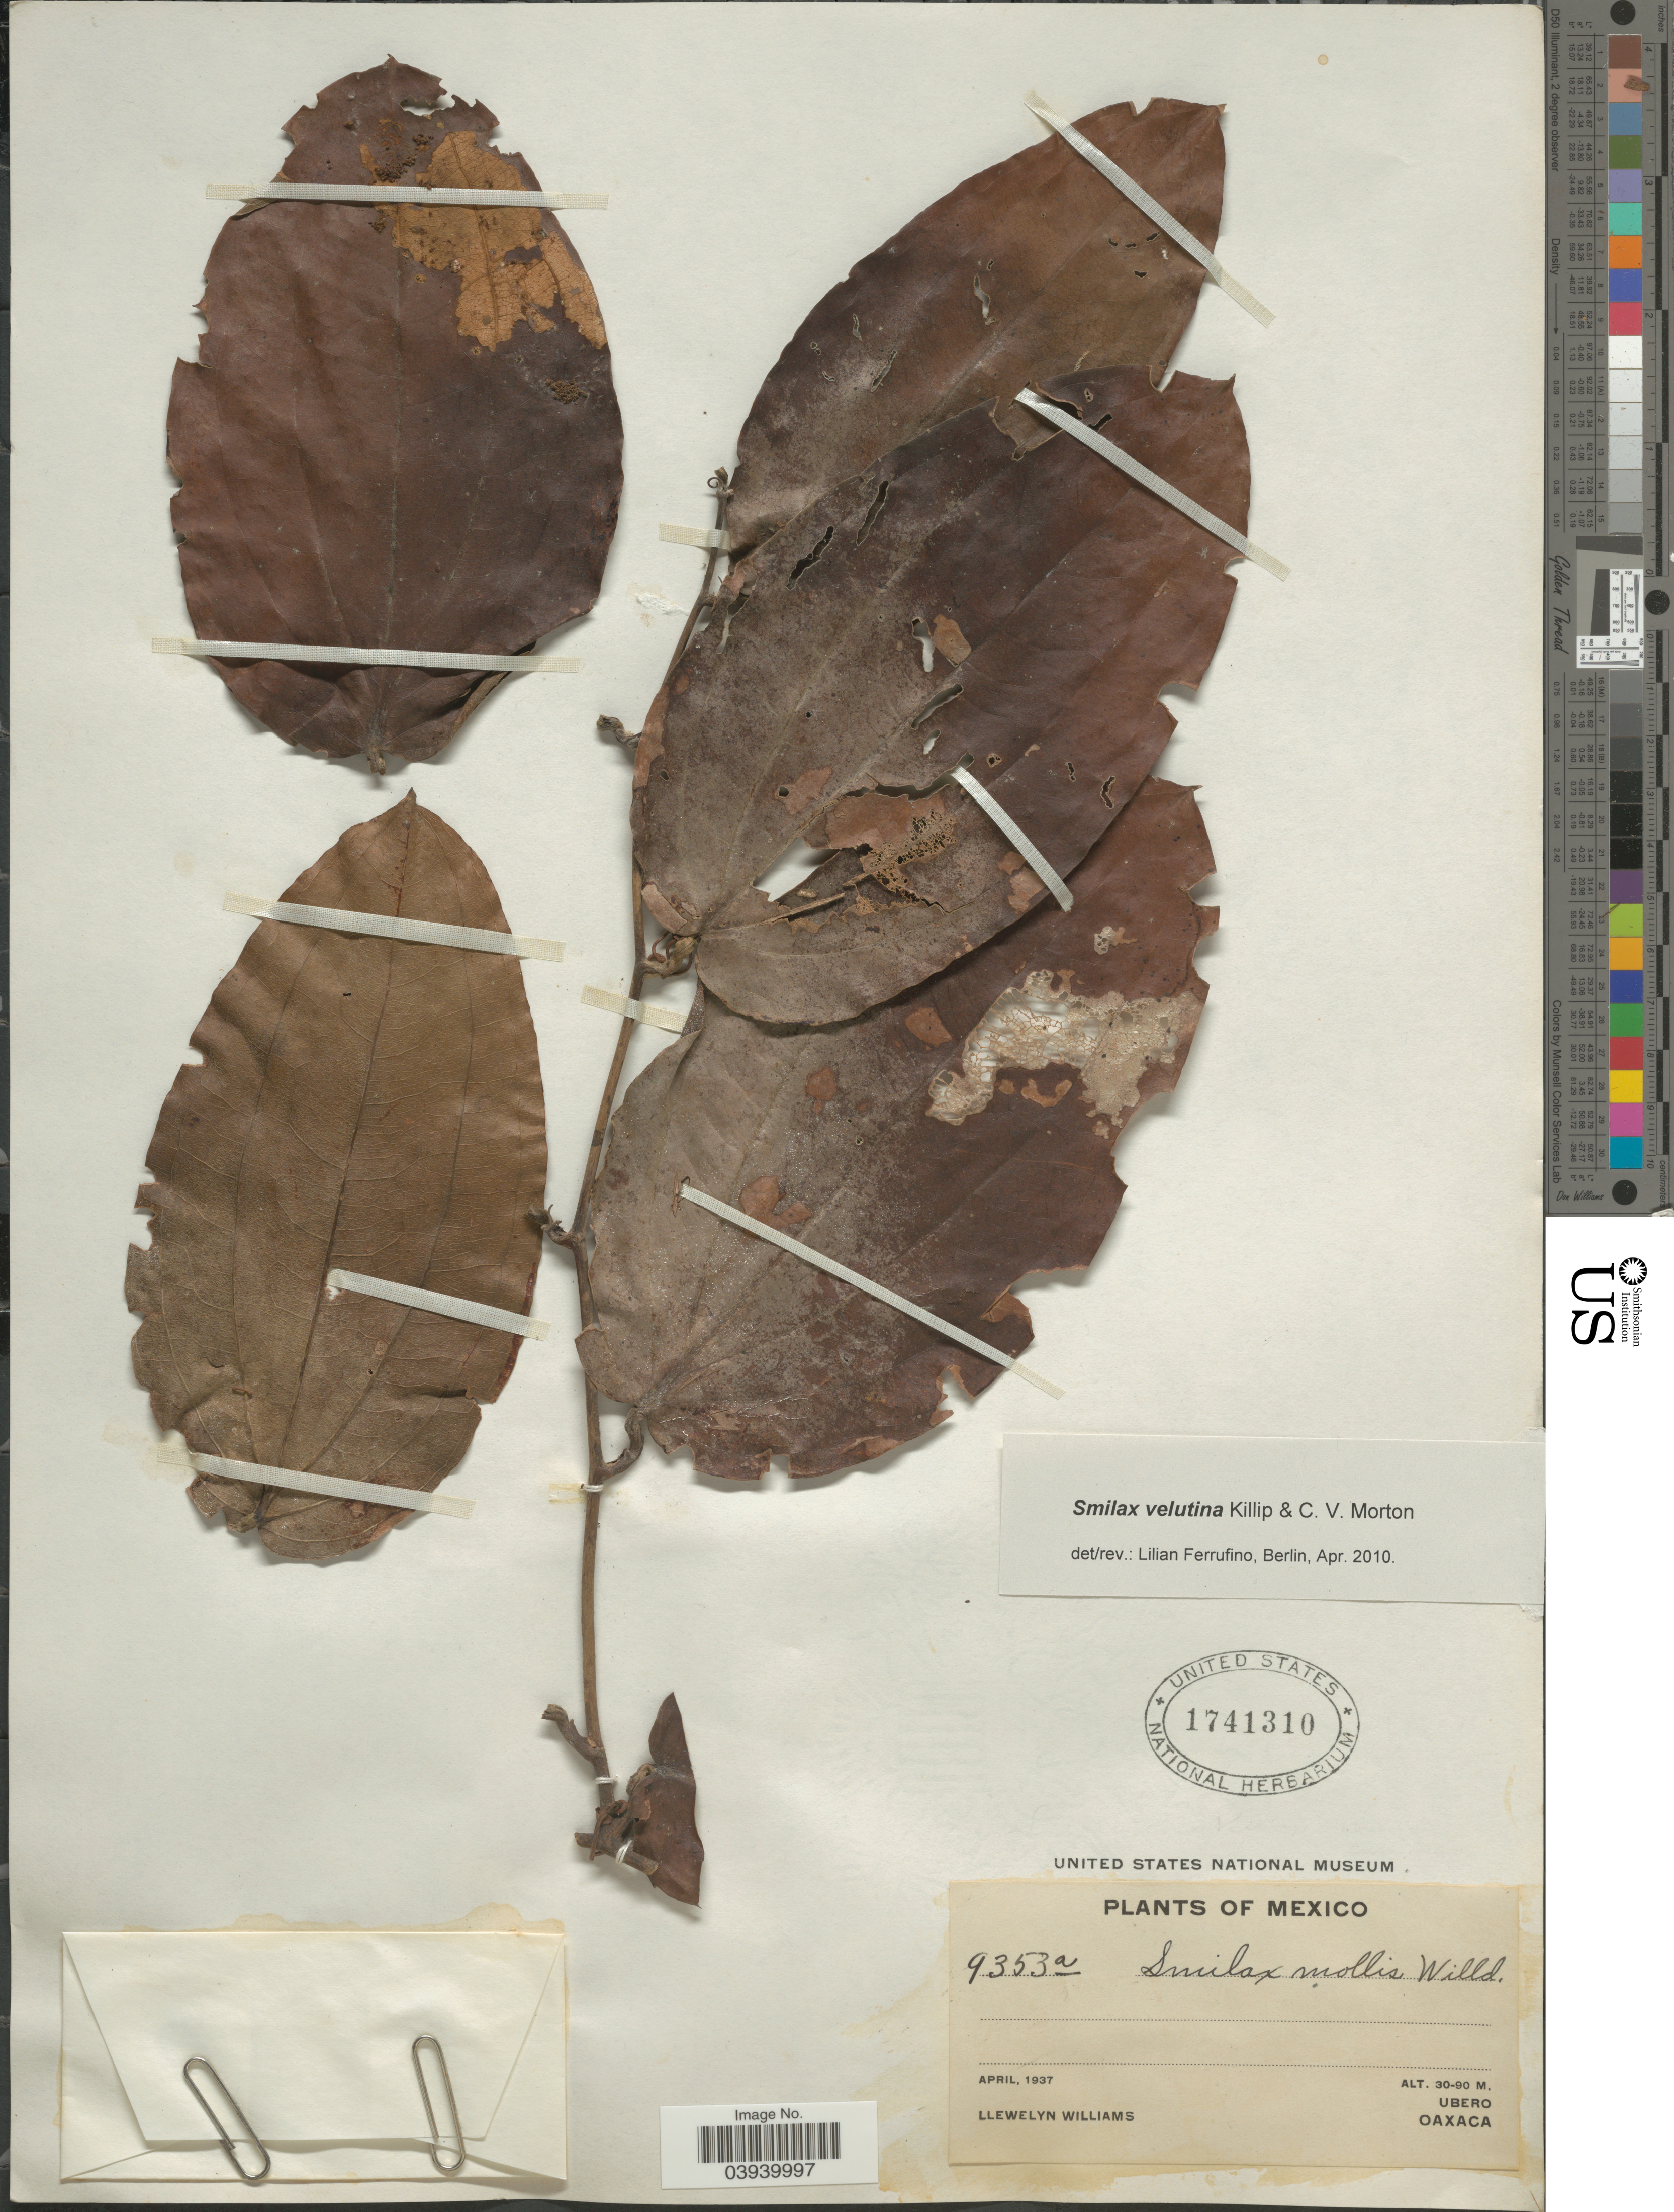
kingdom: Plantae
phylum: Tracheophyta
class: Liliopsida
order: Liliales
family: Smilacaceae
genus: Smilax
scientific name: Smilax velutina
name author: Killip & C.V. Morton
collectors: Ll. Williams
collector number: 9353a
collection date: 1937-04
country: Mexico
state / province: Oaxaca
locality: Ubero.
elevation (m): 30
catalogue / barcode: US 1741310